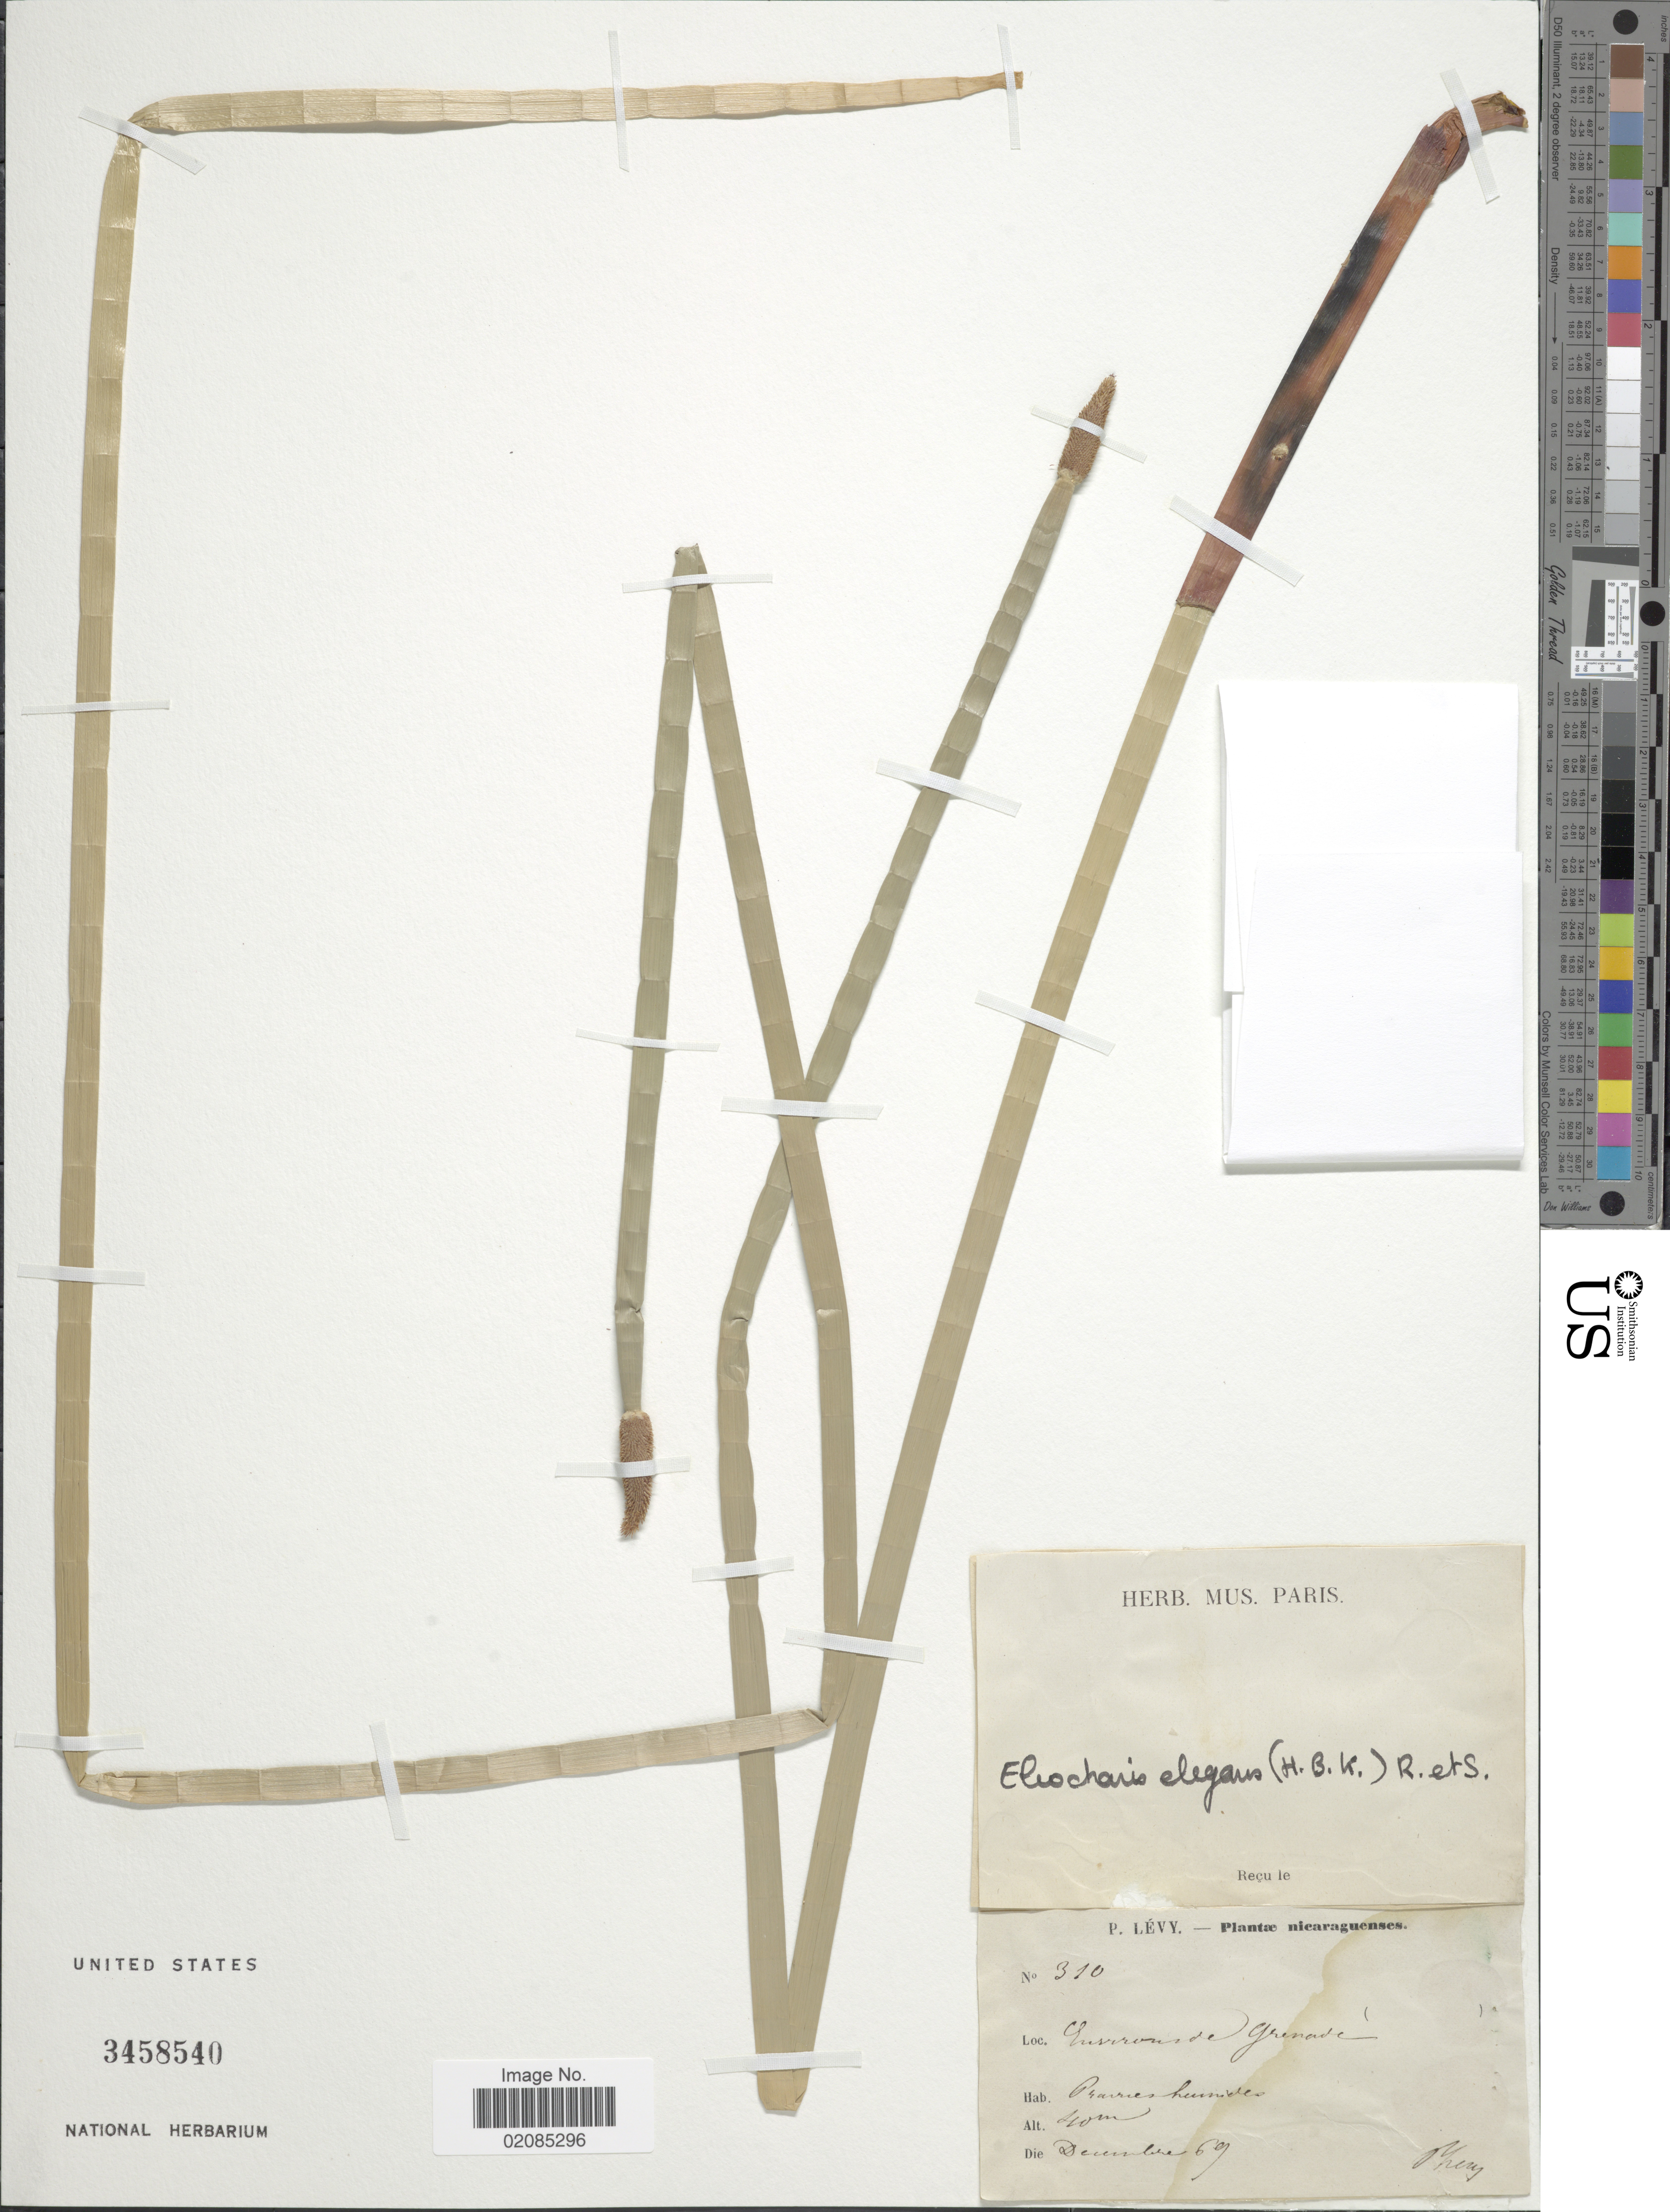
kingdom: Plantae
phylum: Tracheophyta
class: Liliopsida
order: Poales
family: Cyperaceae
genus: Eleocharis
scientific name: Eleocharis elegans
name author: (Kunth) Roem. & Schult.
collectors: P. Lévy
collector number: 310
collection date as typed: Transcribed d/m/y: /12/69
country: Nicaragua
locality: Environs de Grenada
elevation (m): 40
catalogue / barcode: US 3458540